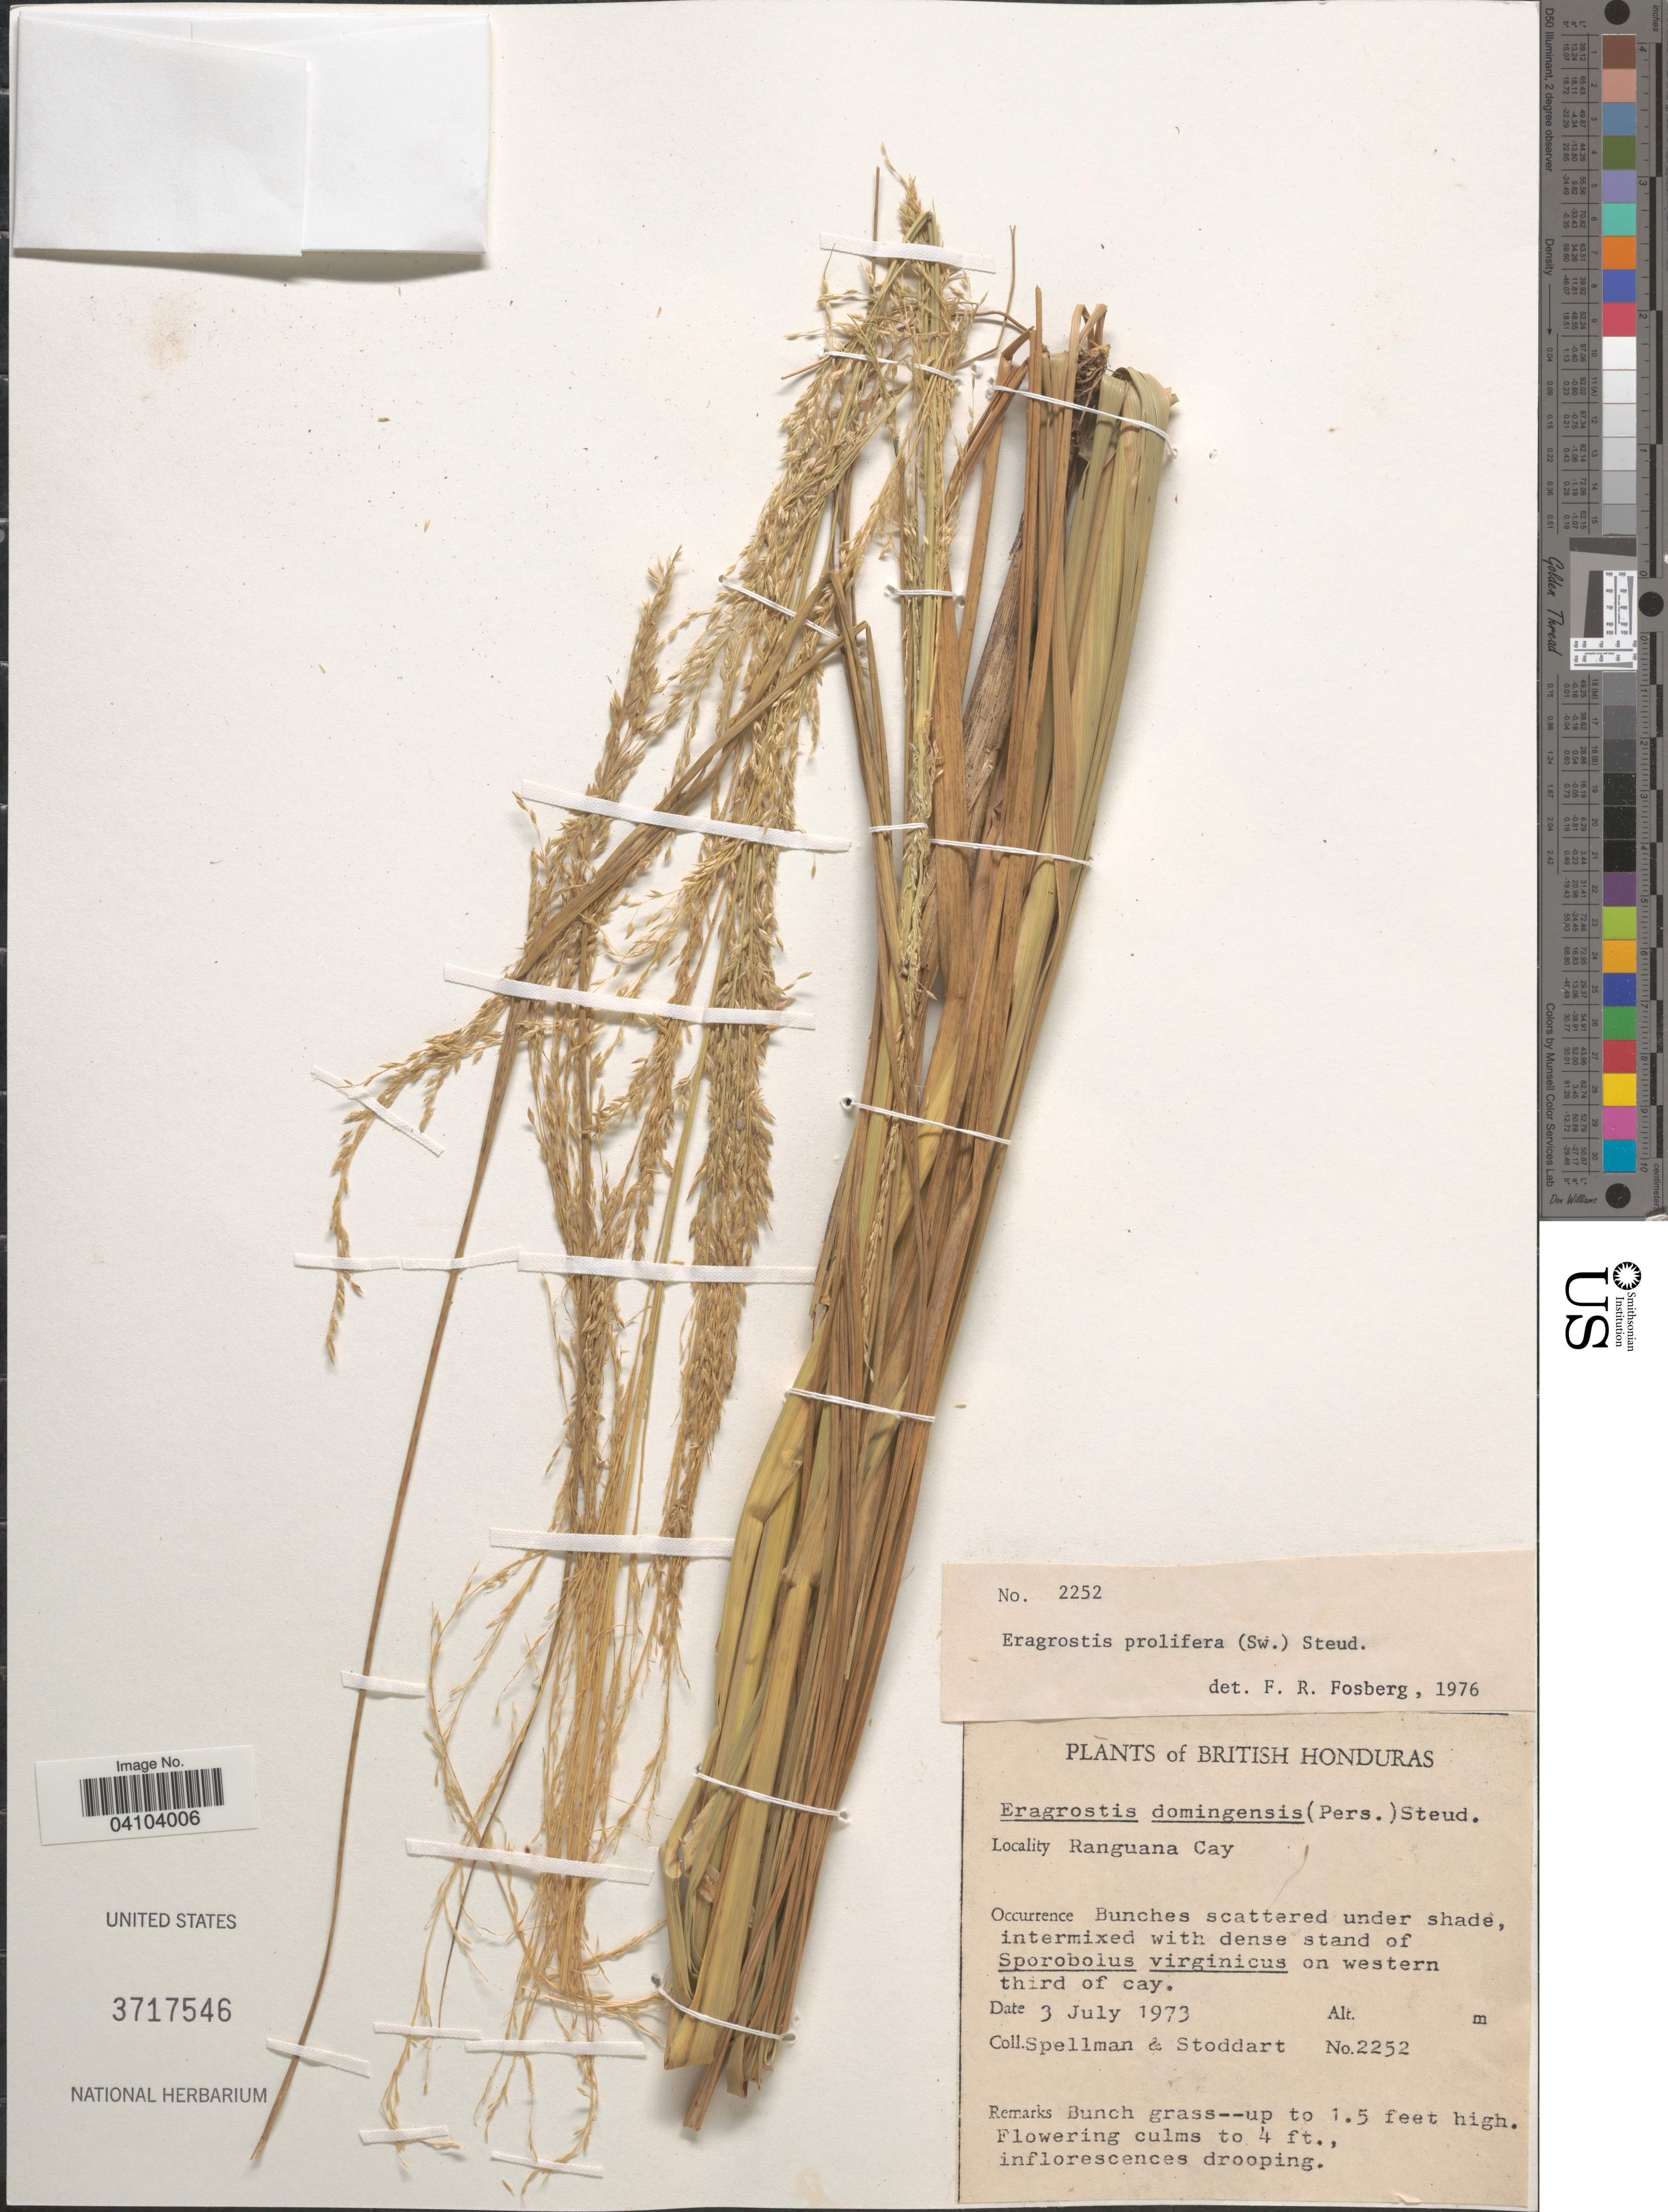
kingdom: Plantae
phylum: Tracheophyta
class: Liliopsida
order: Poales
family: Poaceae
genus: Eragrostis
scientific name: Eragrostis prolifera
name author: (Sw.) Steud.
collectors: Spellman, -- & -. Stoddart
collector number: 2252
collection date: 1973-07-03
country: Belize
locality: British Honduras. Ranguana Cay.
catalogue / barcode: US 3717546